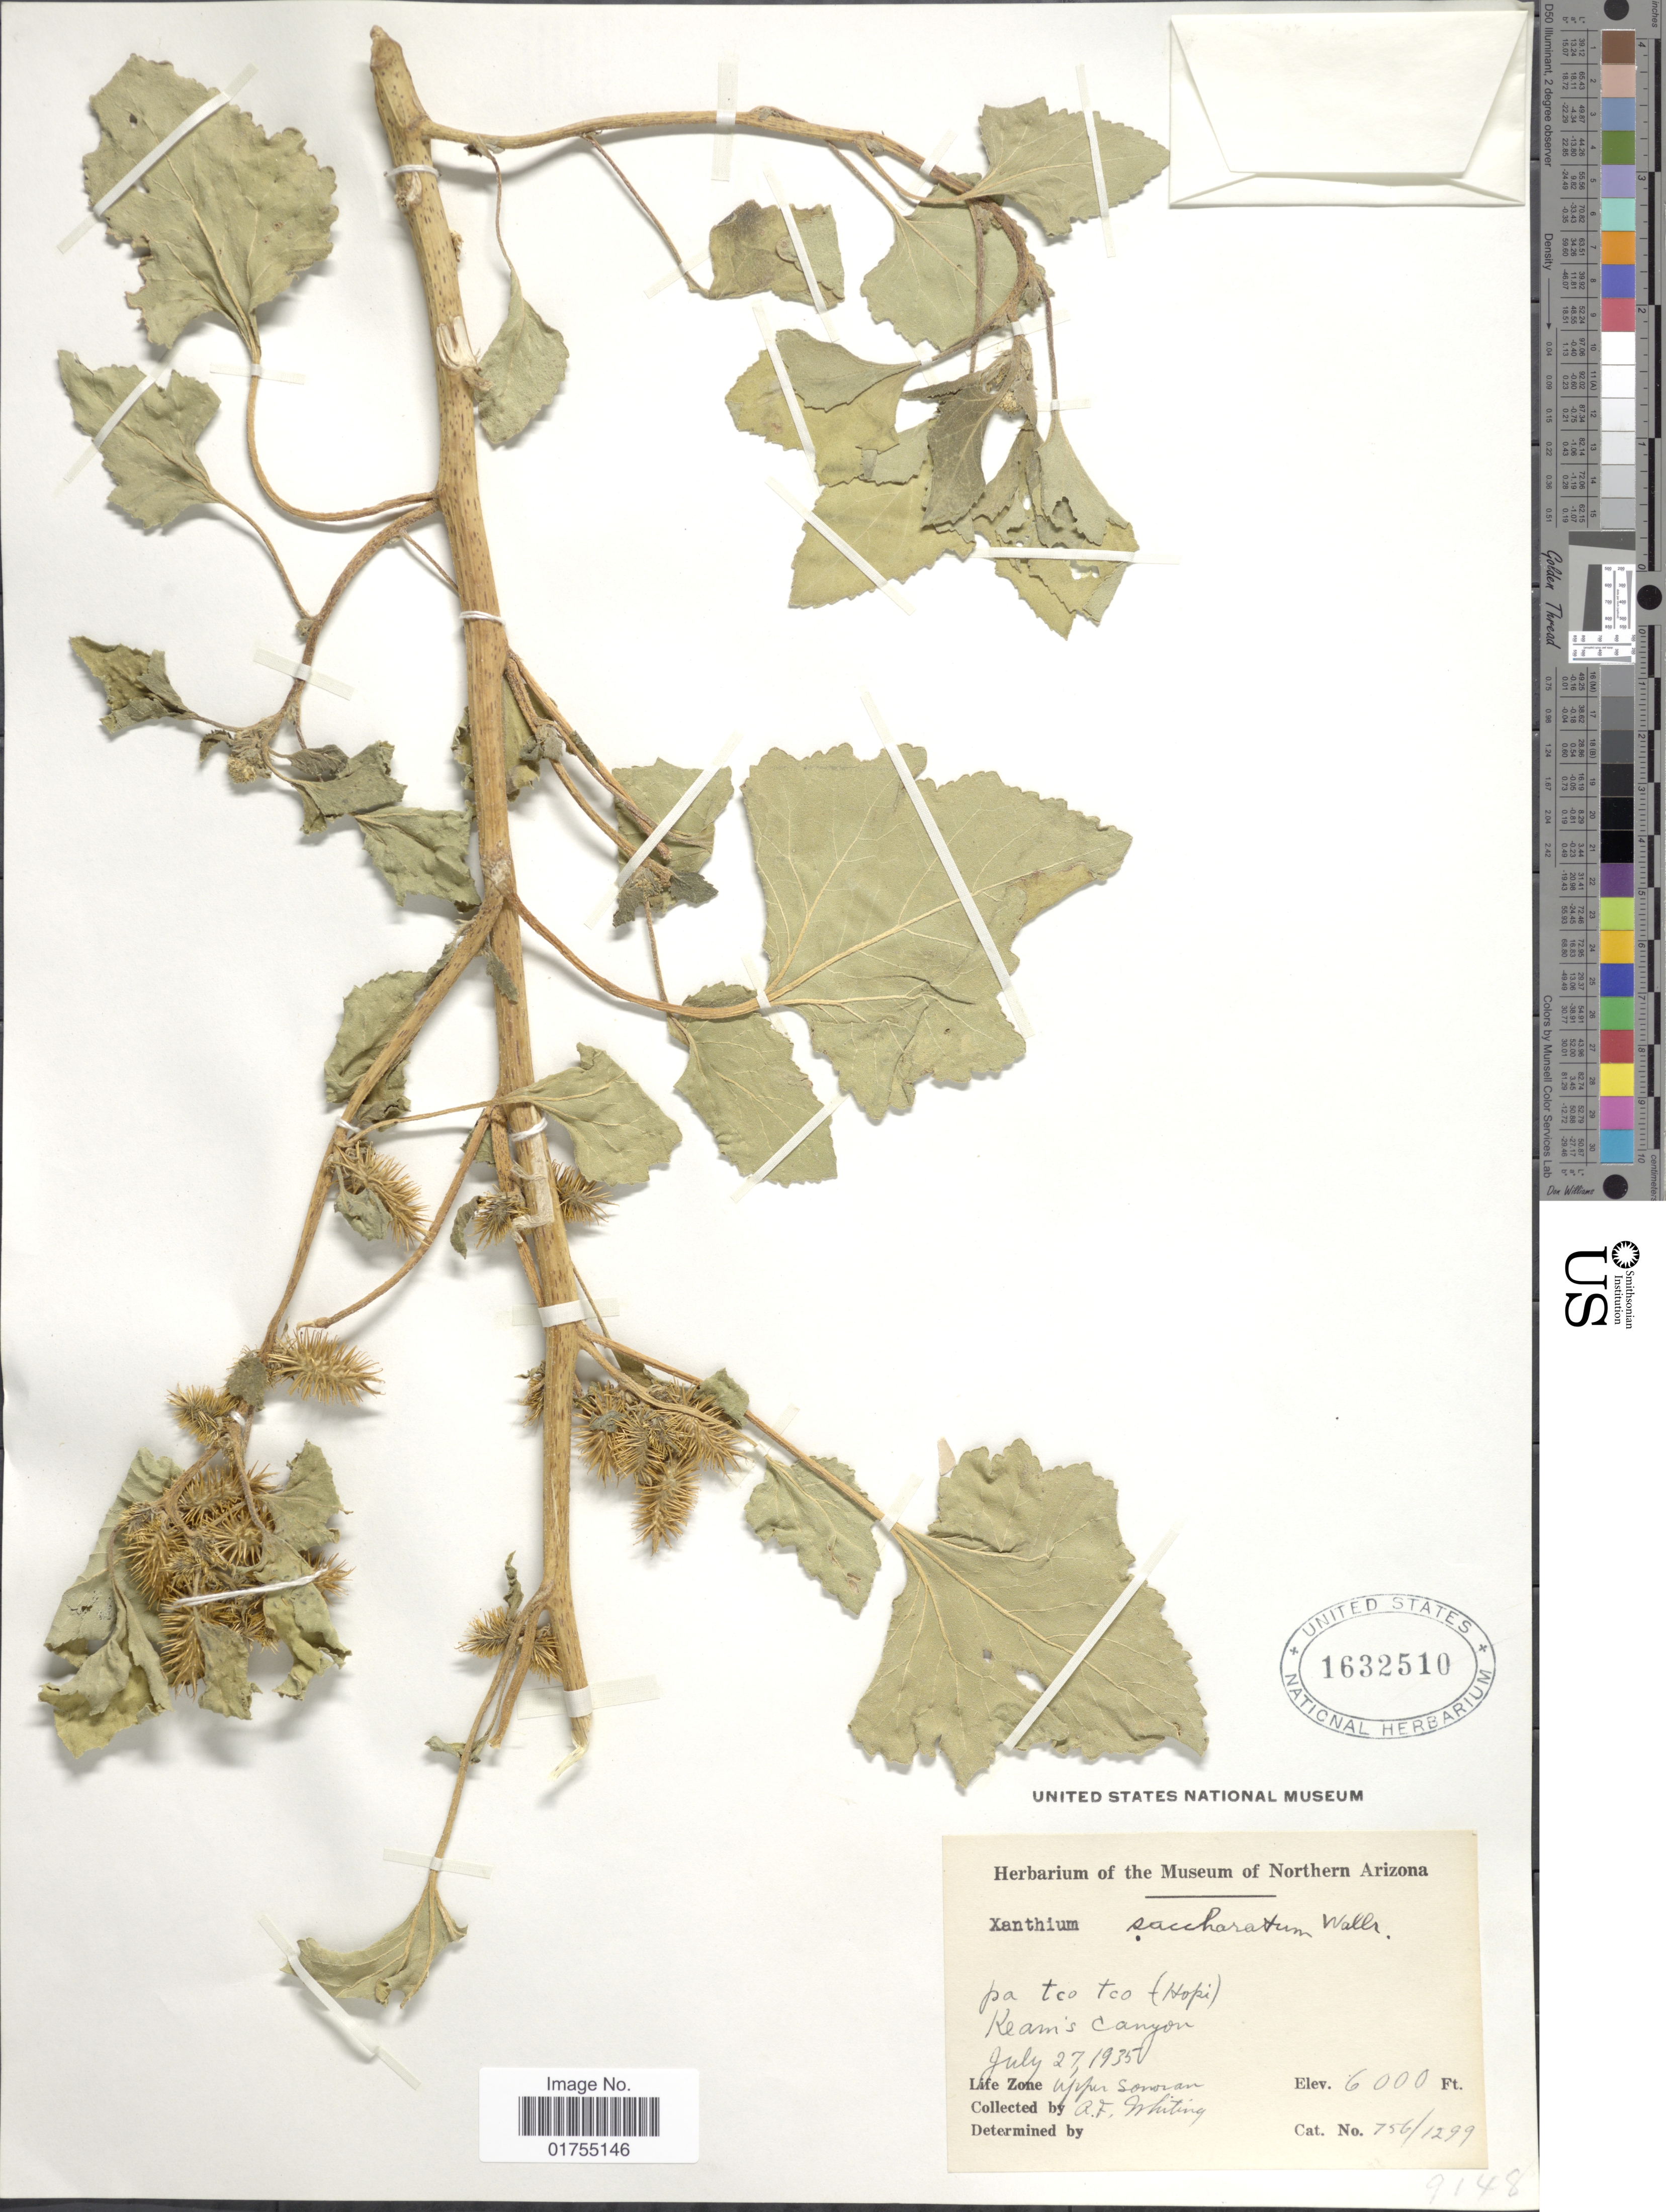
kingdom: Plantae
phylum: Tracheophyta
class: Magnoliopsida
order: Asterales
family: Asteraceae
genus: Xanthium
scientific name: Xanthium strumarium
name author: L.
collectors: A. F. Whiting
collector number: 756/1299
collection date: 1935-07-27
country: United States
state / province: Arizona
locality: Upper Sonoran. Pa Tco Tco (Hopi) Keam's Canyon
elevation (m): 1829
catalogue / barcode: US 1632510